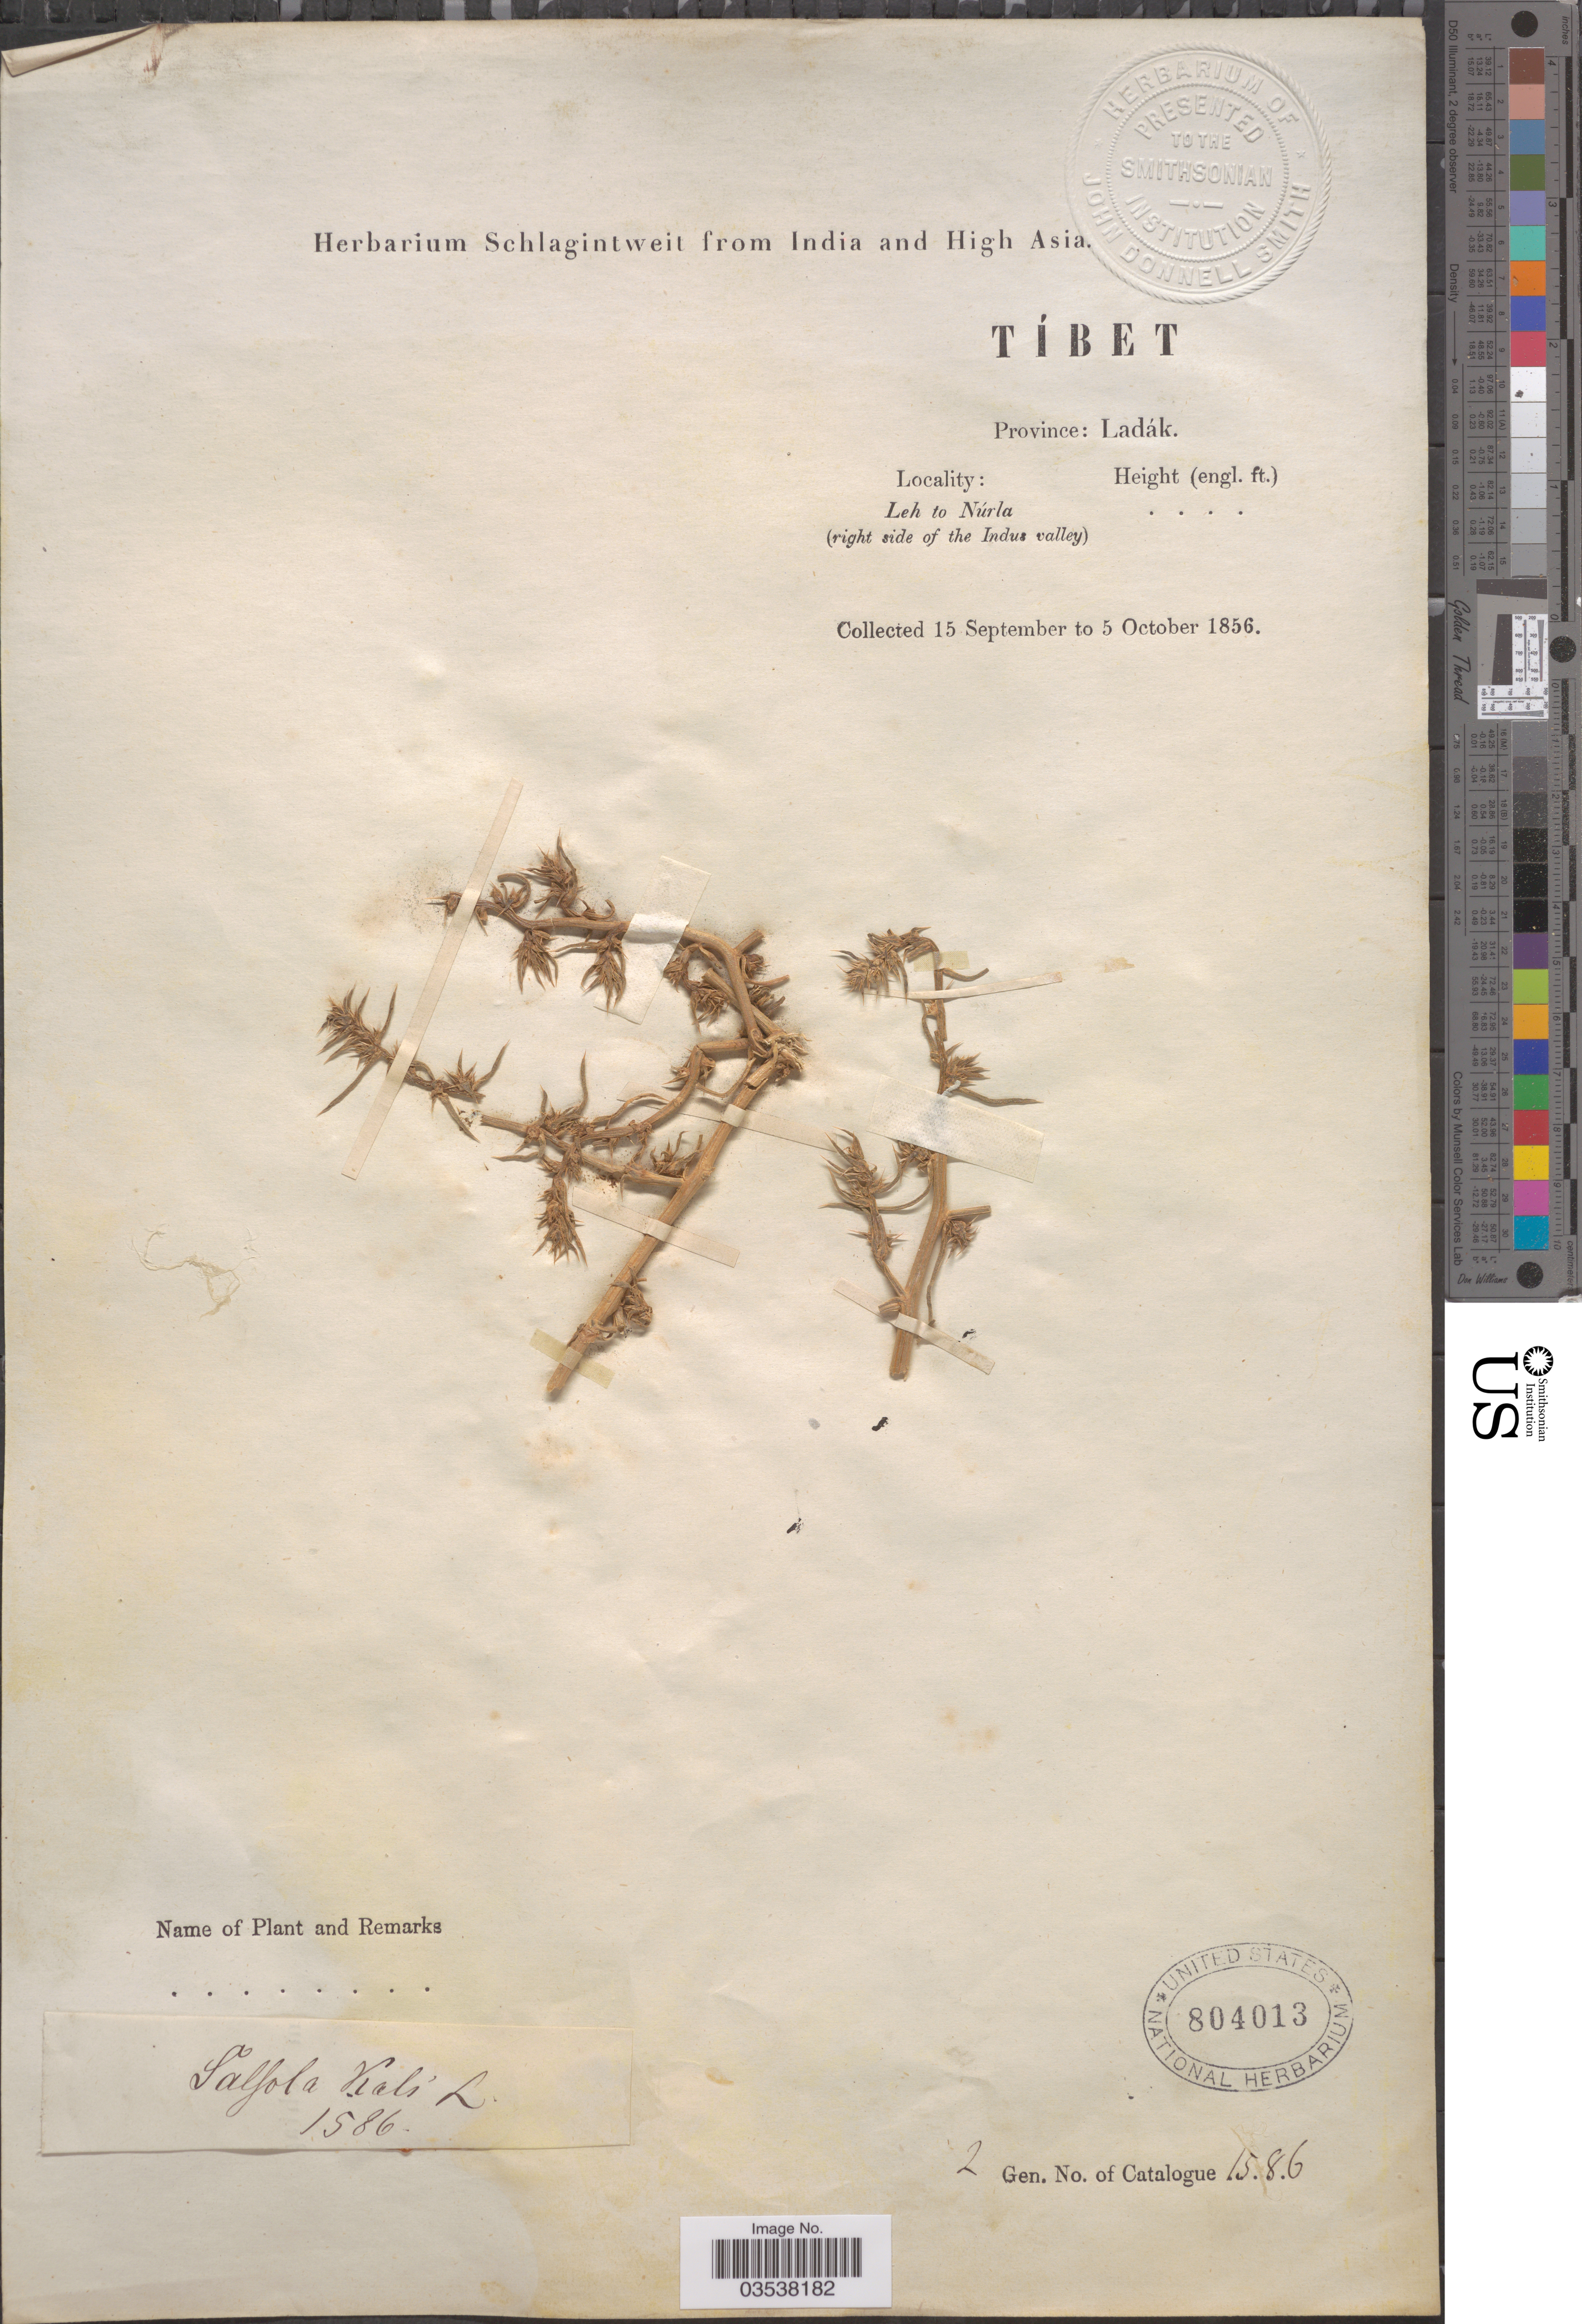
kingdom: Plantae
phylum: Tracheophyta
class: Magnoliopsida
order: Caryophyllales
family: Amaranthaceae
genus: Salsola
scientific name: Salsola kali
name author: L.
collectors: ex herb. Schlagintweit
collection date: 1856-09-15/1856-10-05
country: India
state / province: Ladakh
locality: Tíbet. Province: Ladák. Leh to Núrla (right side of the Indus valley).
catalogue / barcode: US 804013